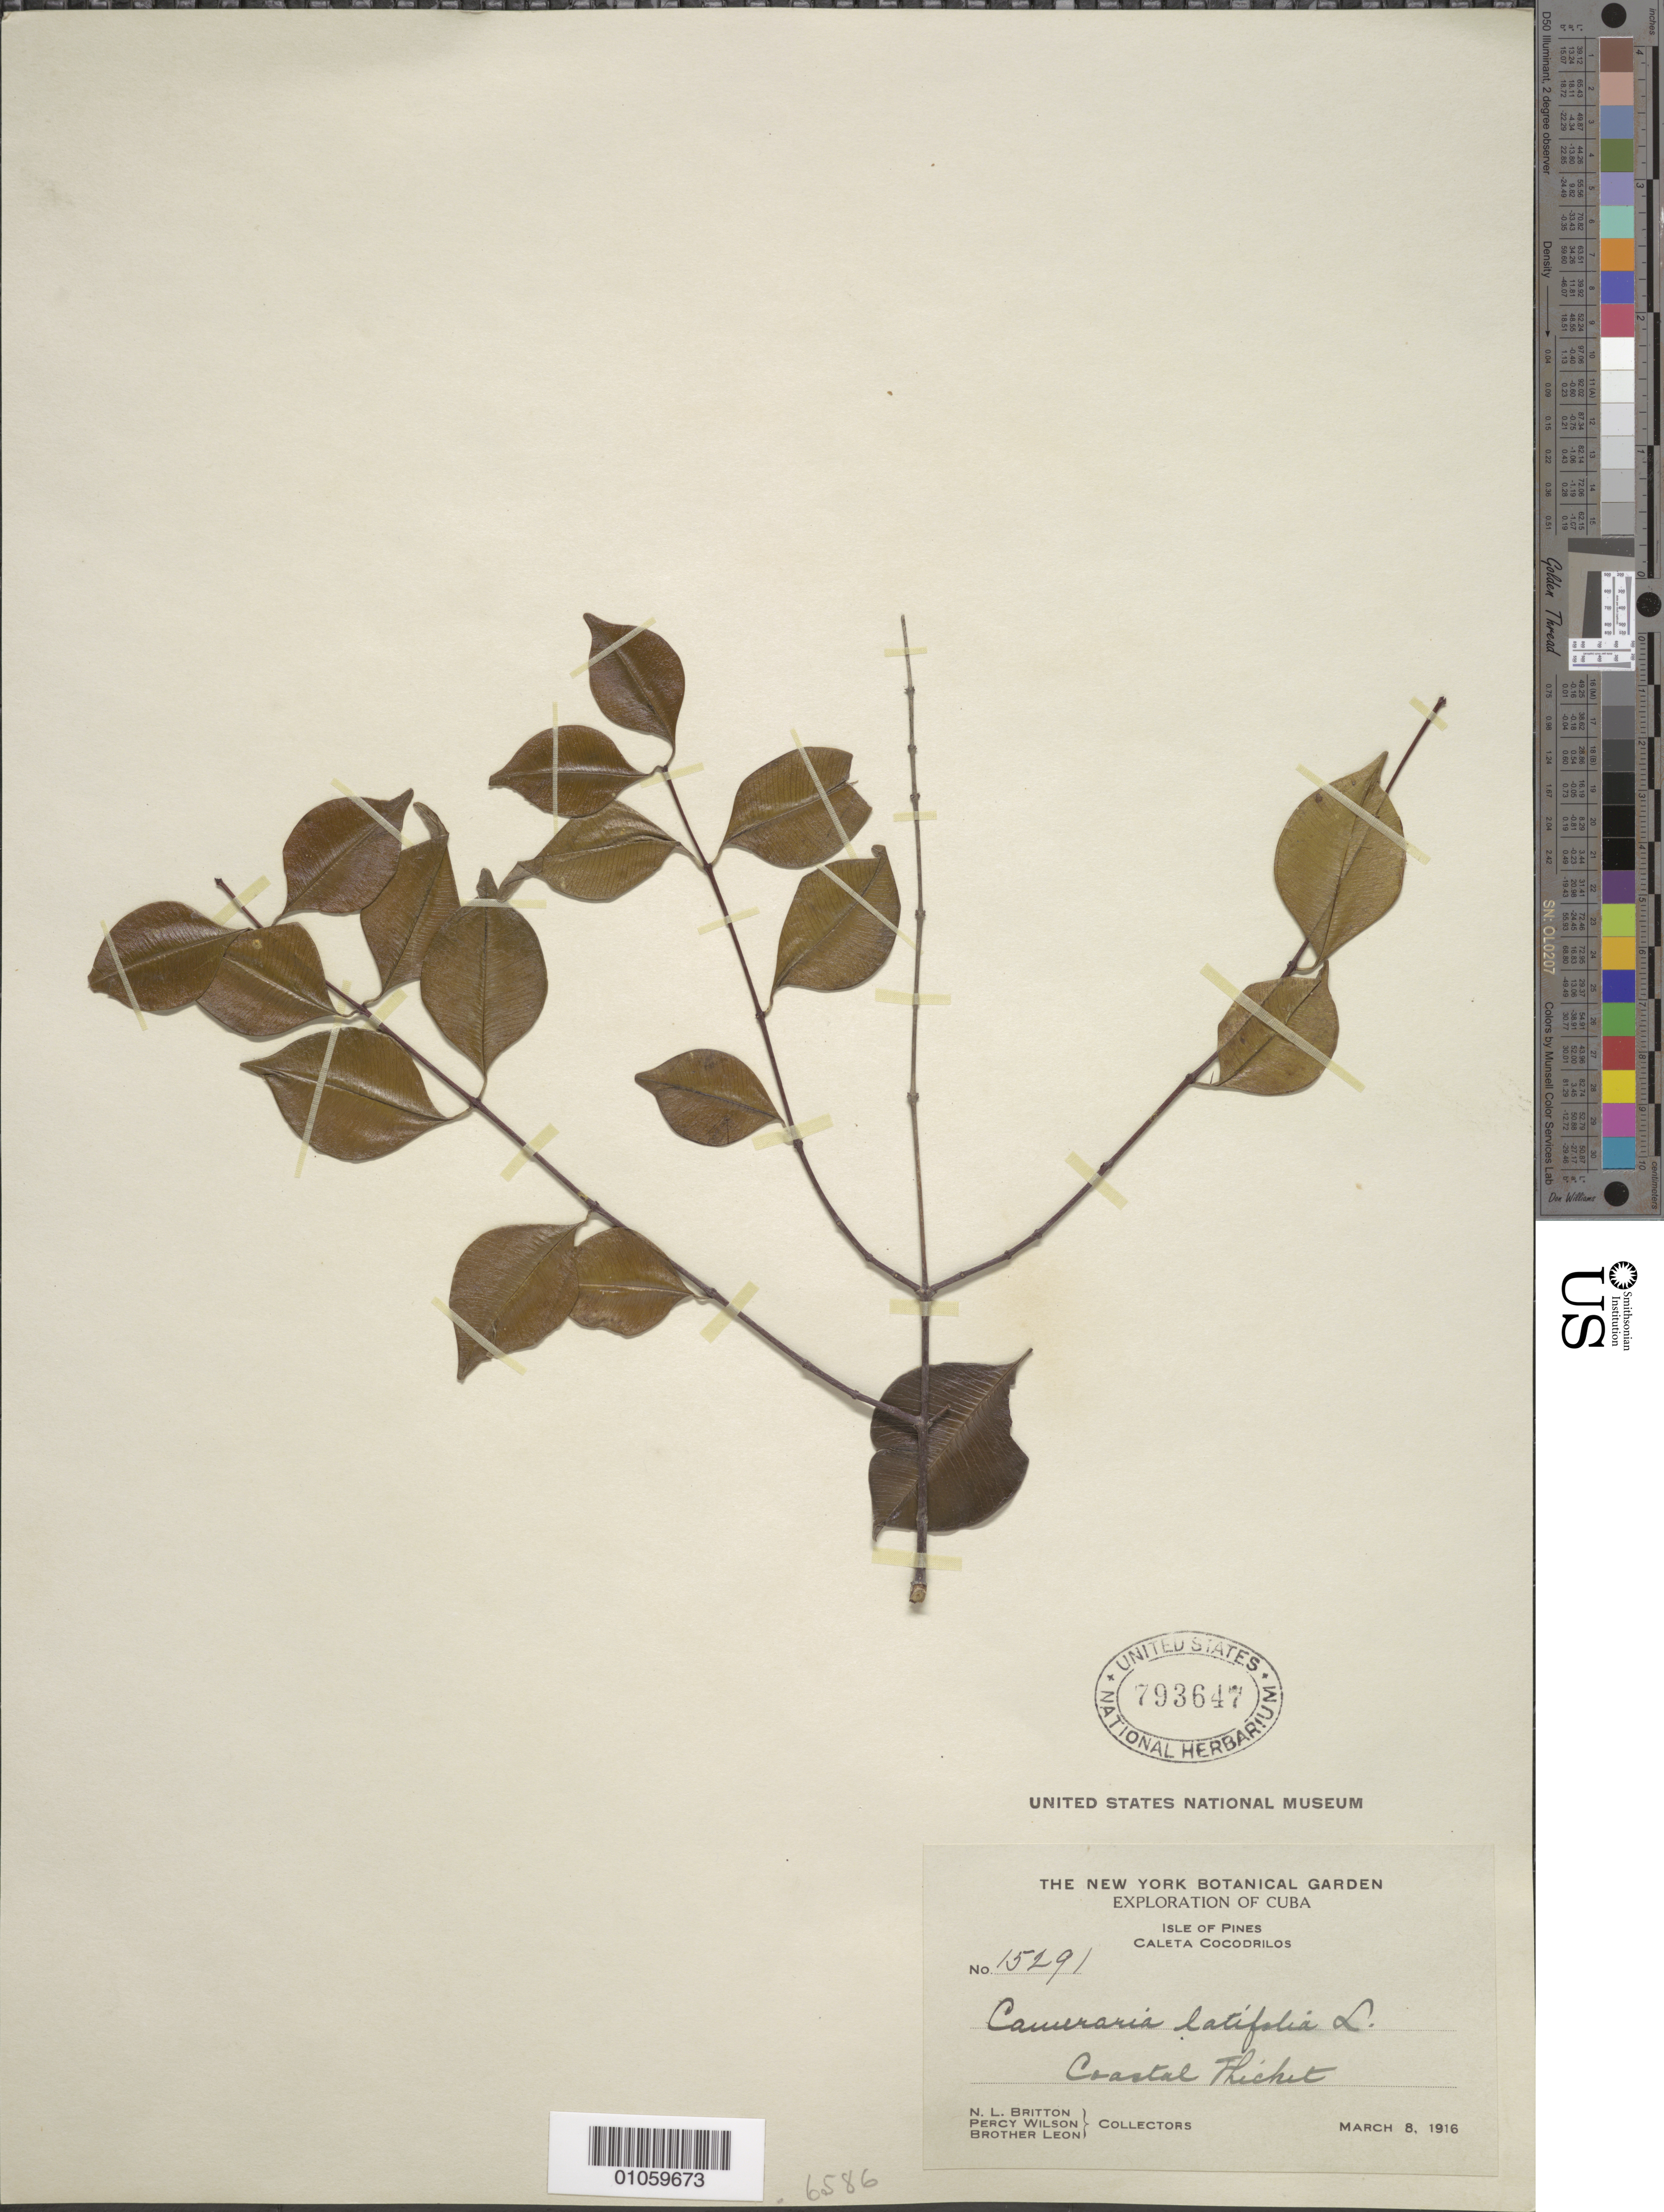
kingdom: Plantae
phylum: Tracheophyta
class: Magnoliopsida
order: Gentianales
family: Apocynaceae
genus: Cameraria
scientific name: Cameraria latifolia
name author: L.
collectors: N. Britton, P. Wilson & Bro. León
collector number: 15291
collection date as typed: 08 Mar 1916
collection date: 1916-03-08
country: Cuba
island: Isla de la Juventud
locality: Isle of Pines, Caleta Cocodrilos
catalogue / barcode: US 793647